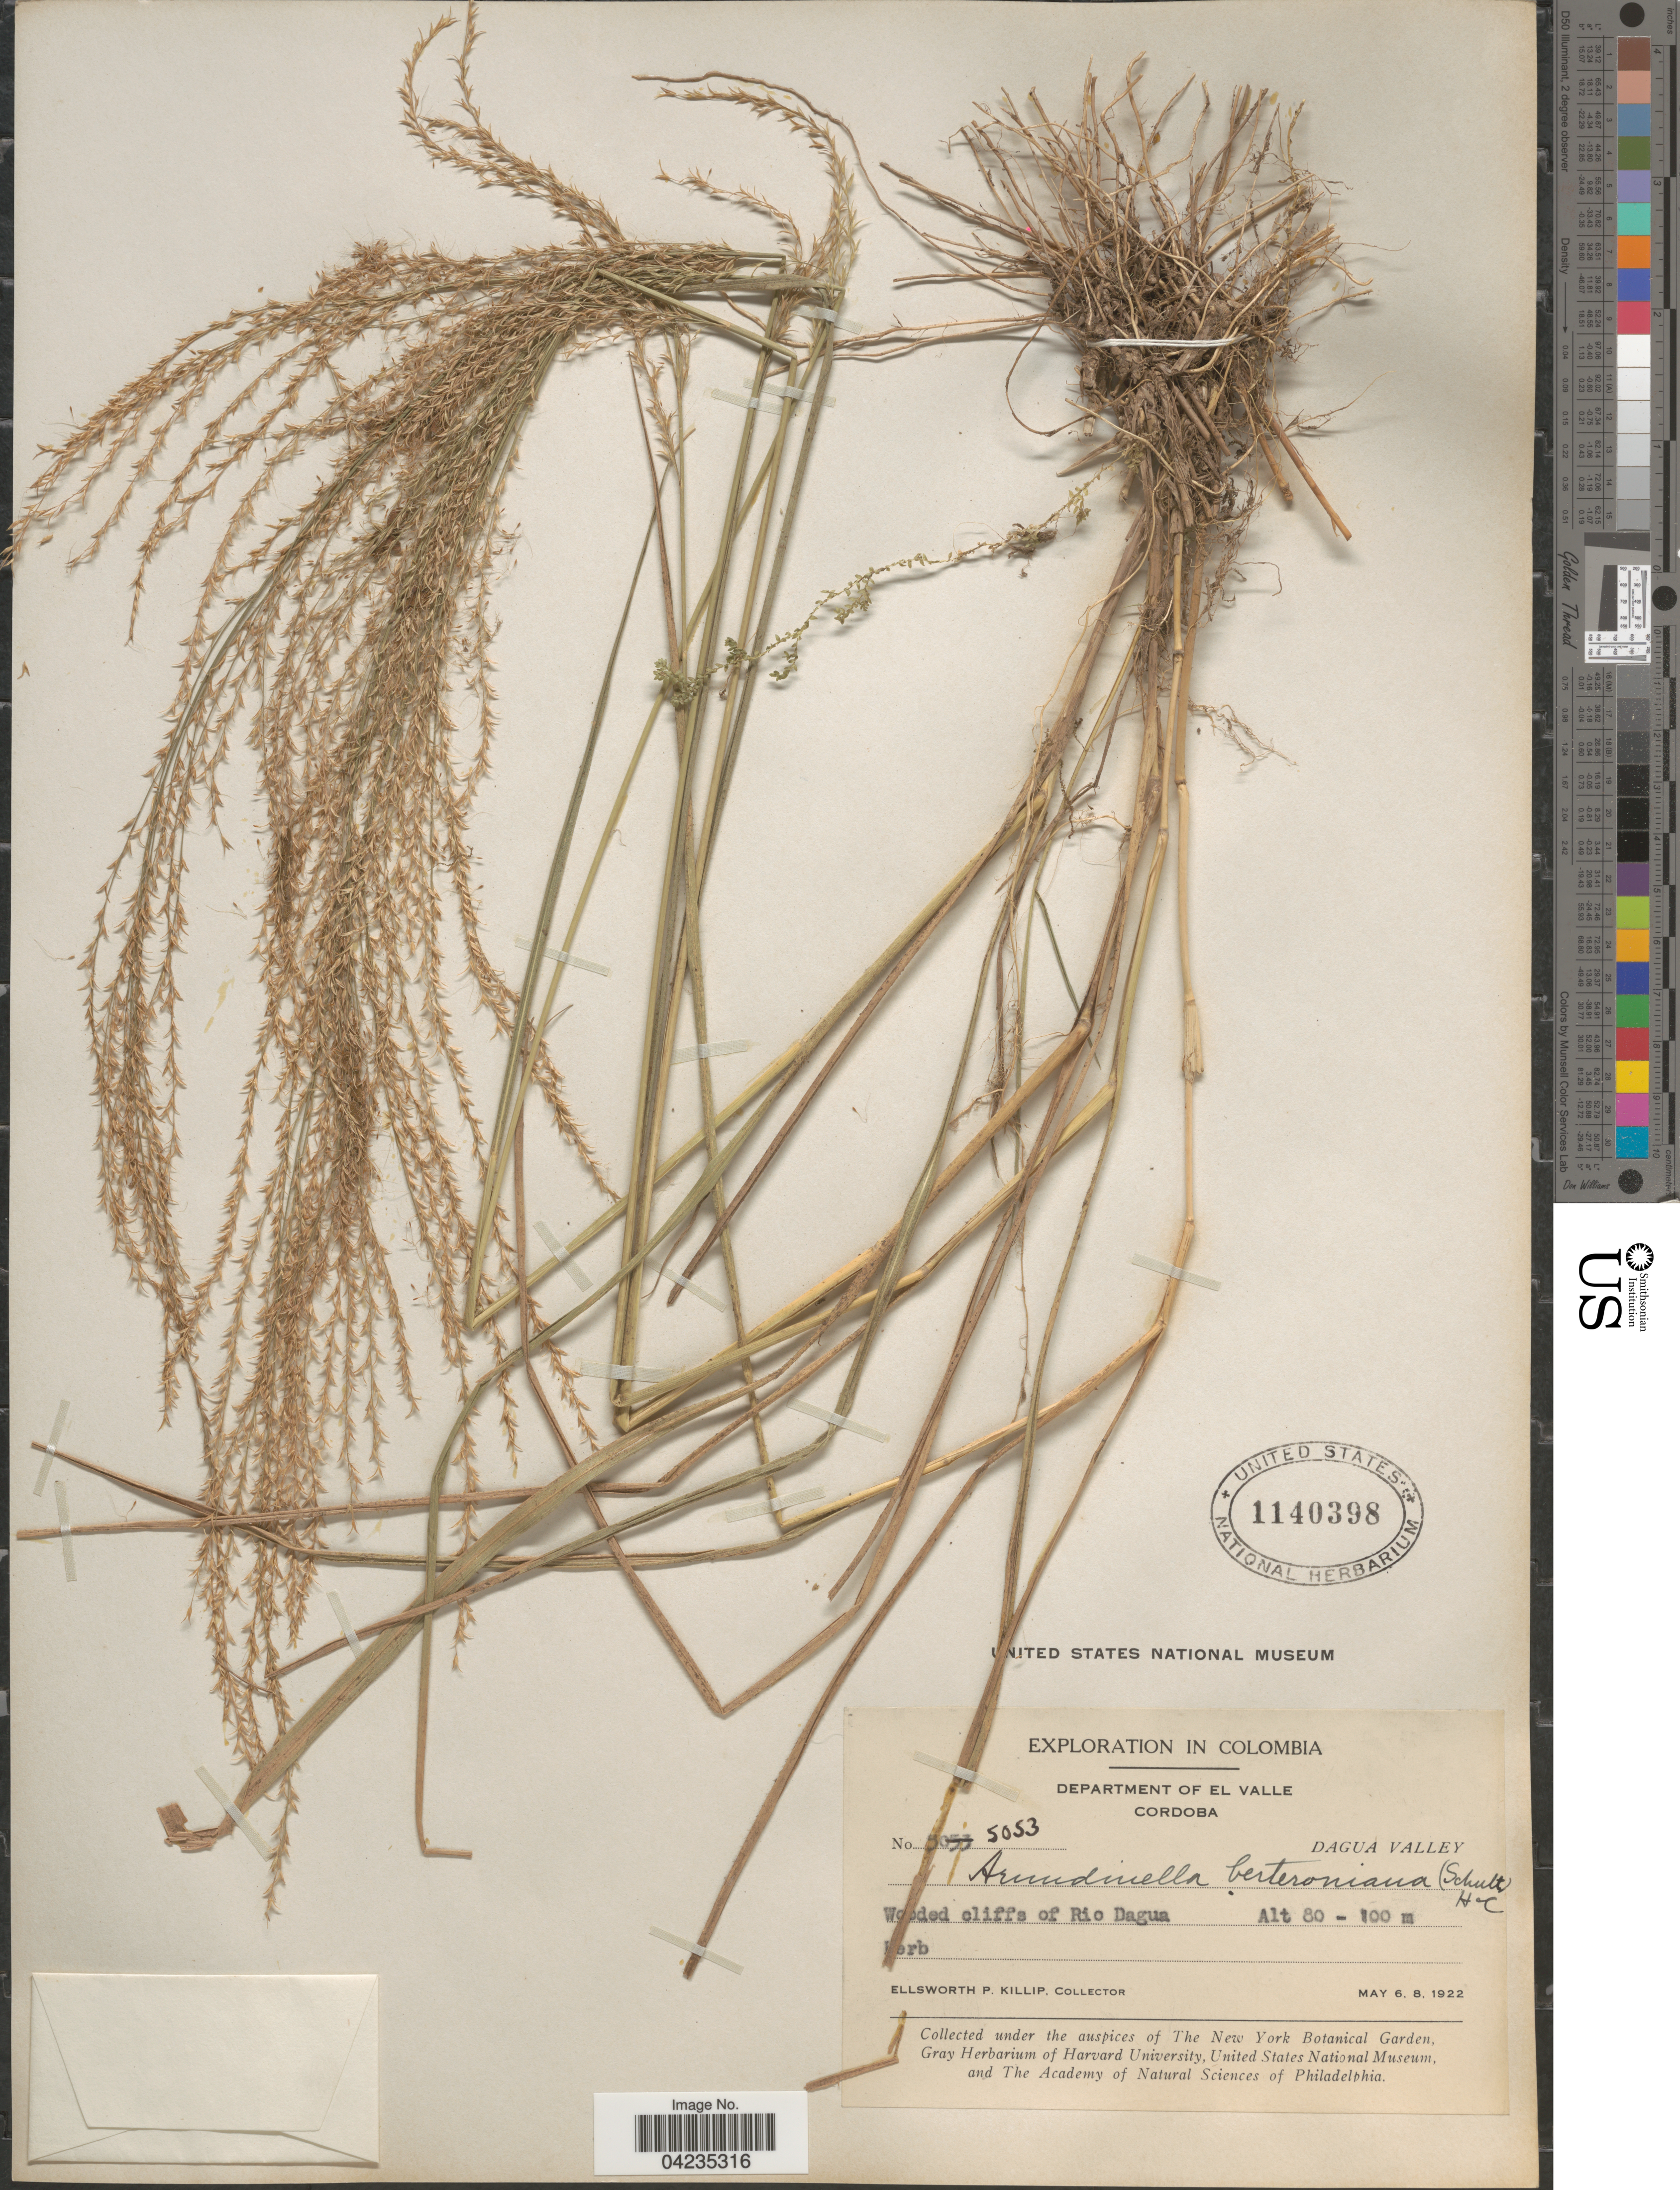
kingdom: Plantae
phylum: Tracheophyta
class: Liliopsida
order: Poales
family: Poaceae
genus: Arundinella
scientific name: Arundinella berteroniana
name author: (Schult.) Hitchc. & Chase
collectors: E. P. Killip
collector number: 5053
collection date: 1922-05-06/1922-05-08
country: Colombia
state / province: Valle del Cauca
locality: Exploration in Colombia. Department of El Valle. Cordoba. Dagua Valley. Wooded cliffs of Rio Dagua.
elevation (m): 80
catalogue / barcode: US 1140398